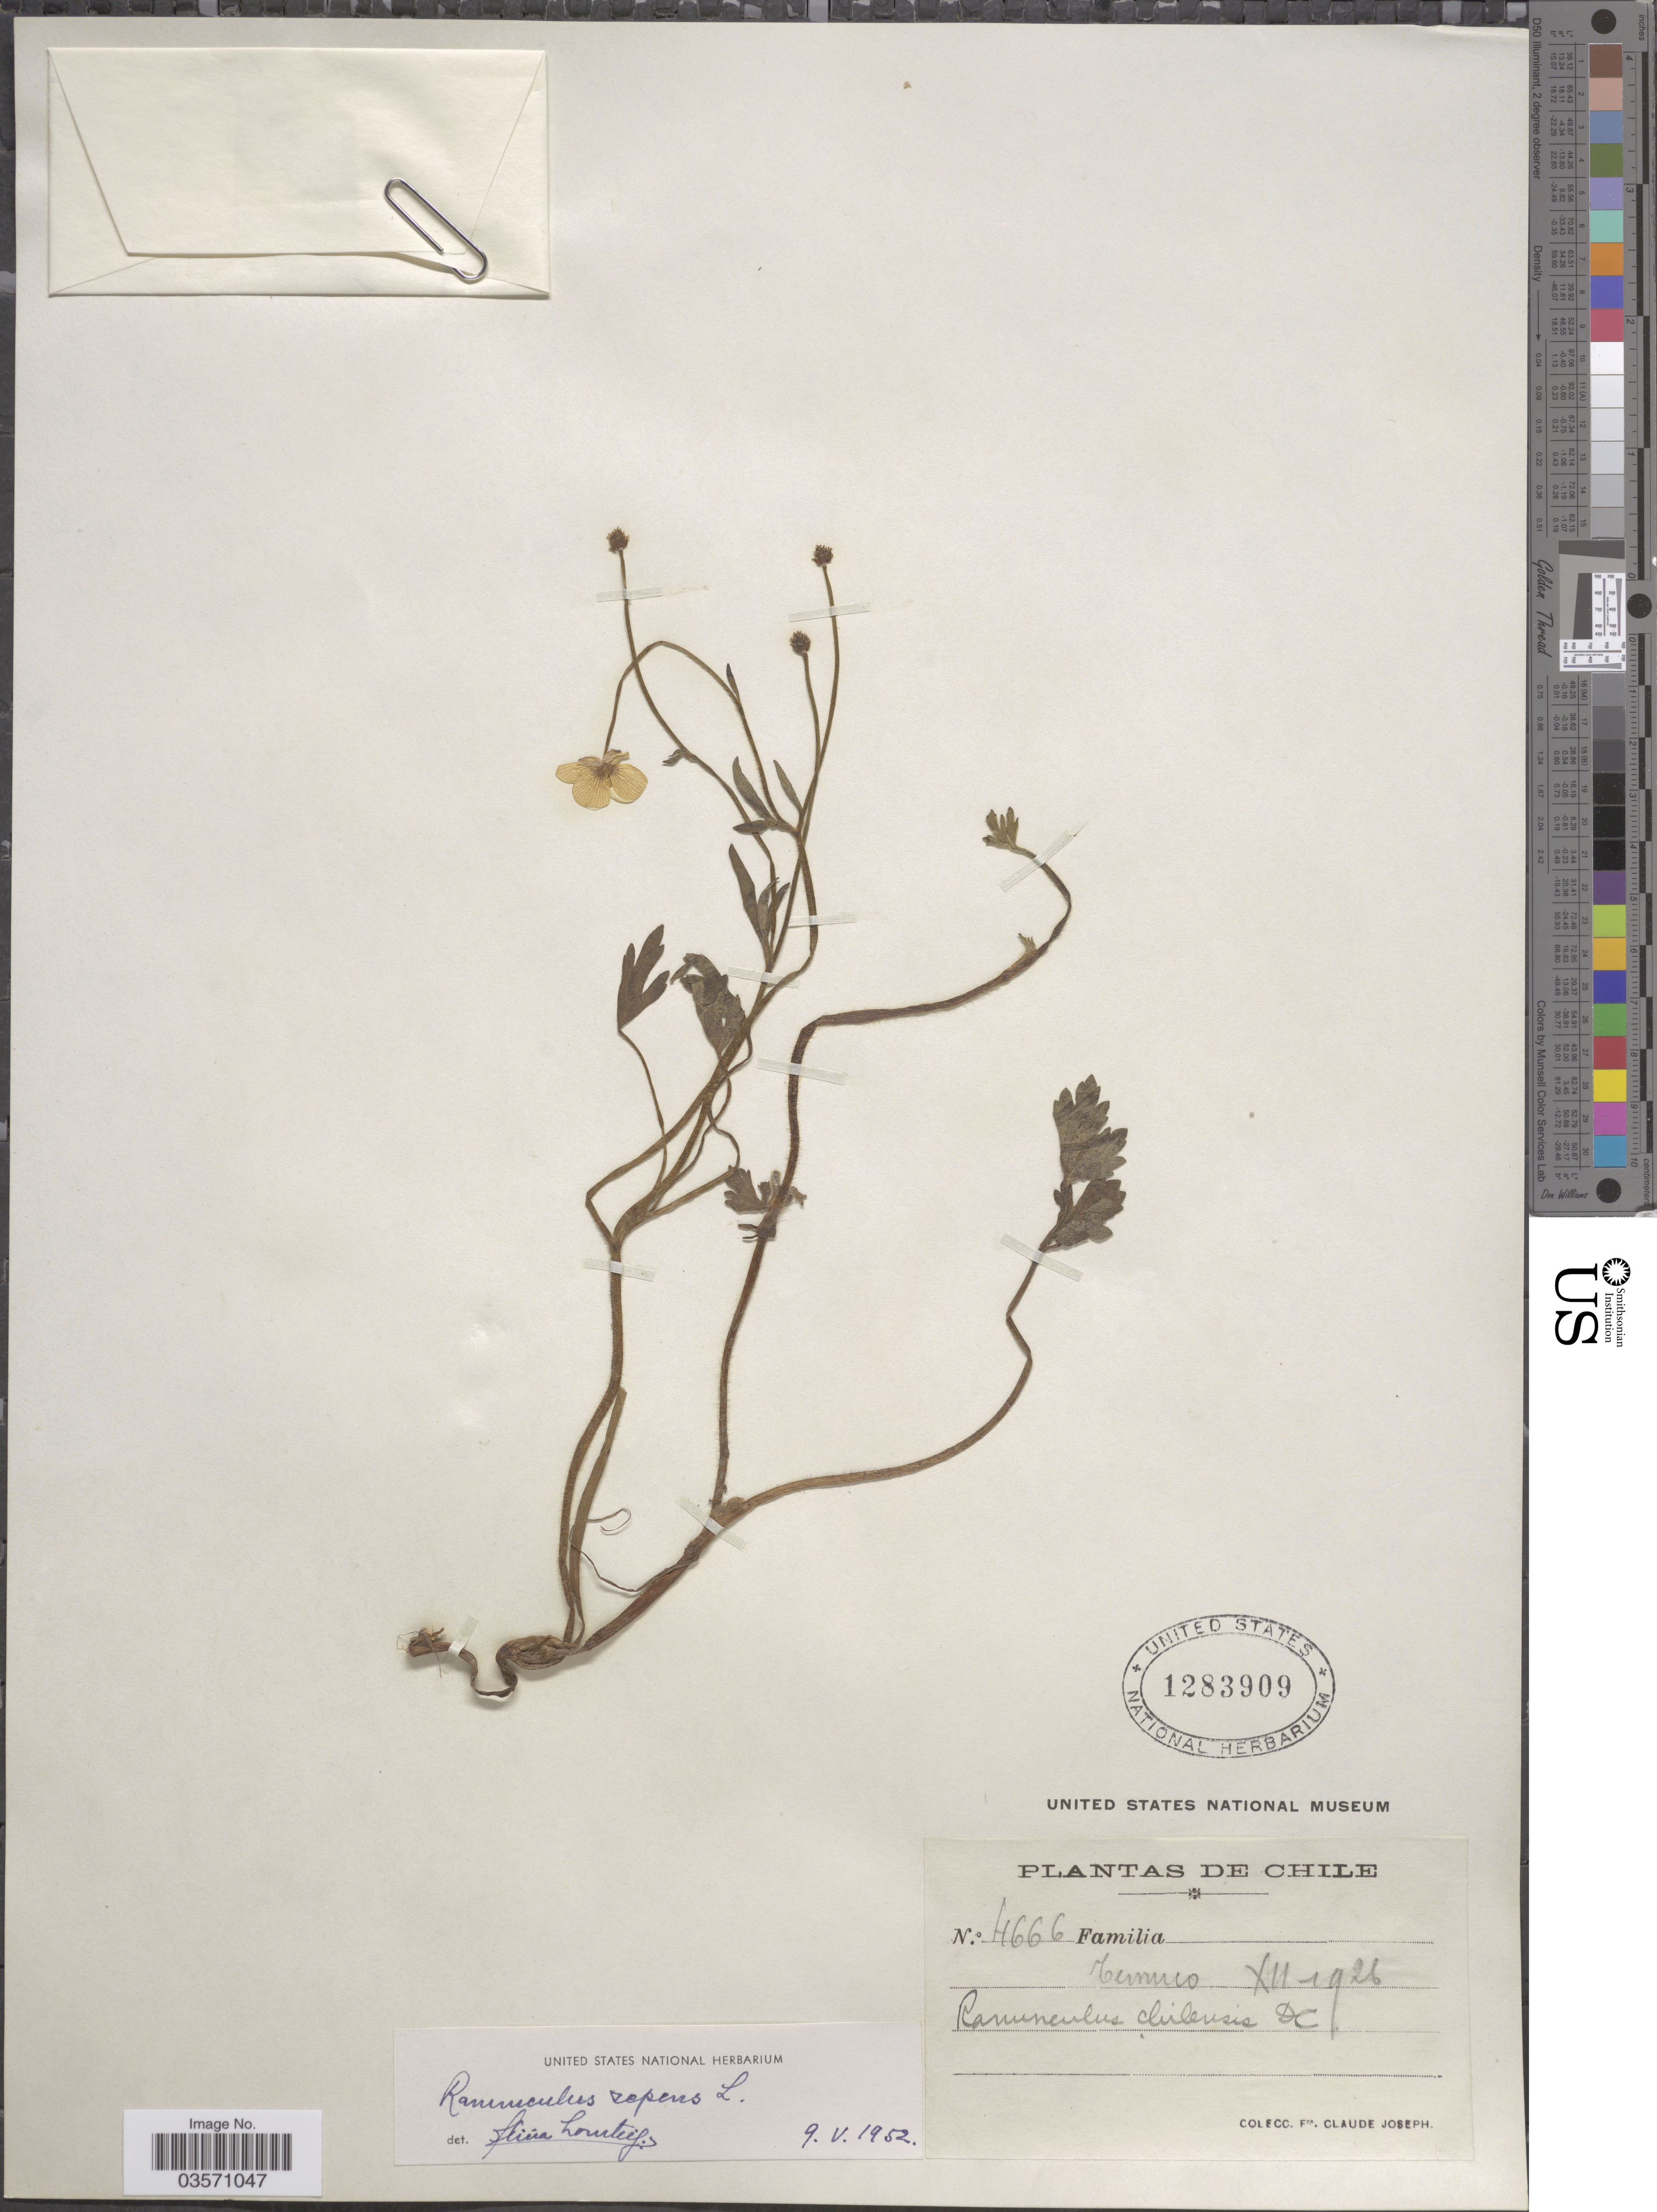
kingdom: Plantae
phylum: Tracheophyta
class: Magnoliopsida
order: Ranunculales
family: Ranunculaceae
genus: Ranunculus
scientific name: Ranunculus repens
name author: L.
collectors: Frere Claude Joseph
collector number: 4666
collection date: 1926-12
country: Chile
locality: Temuco.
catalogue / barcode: US 1283909